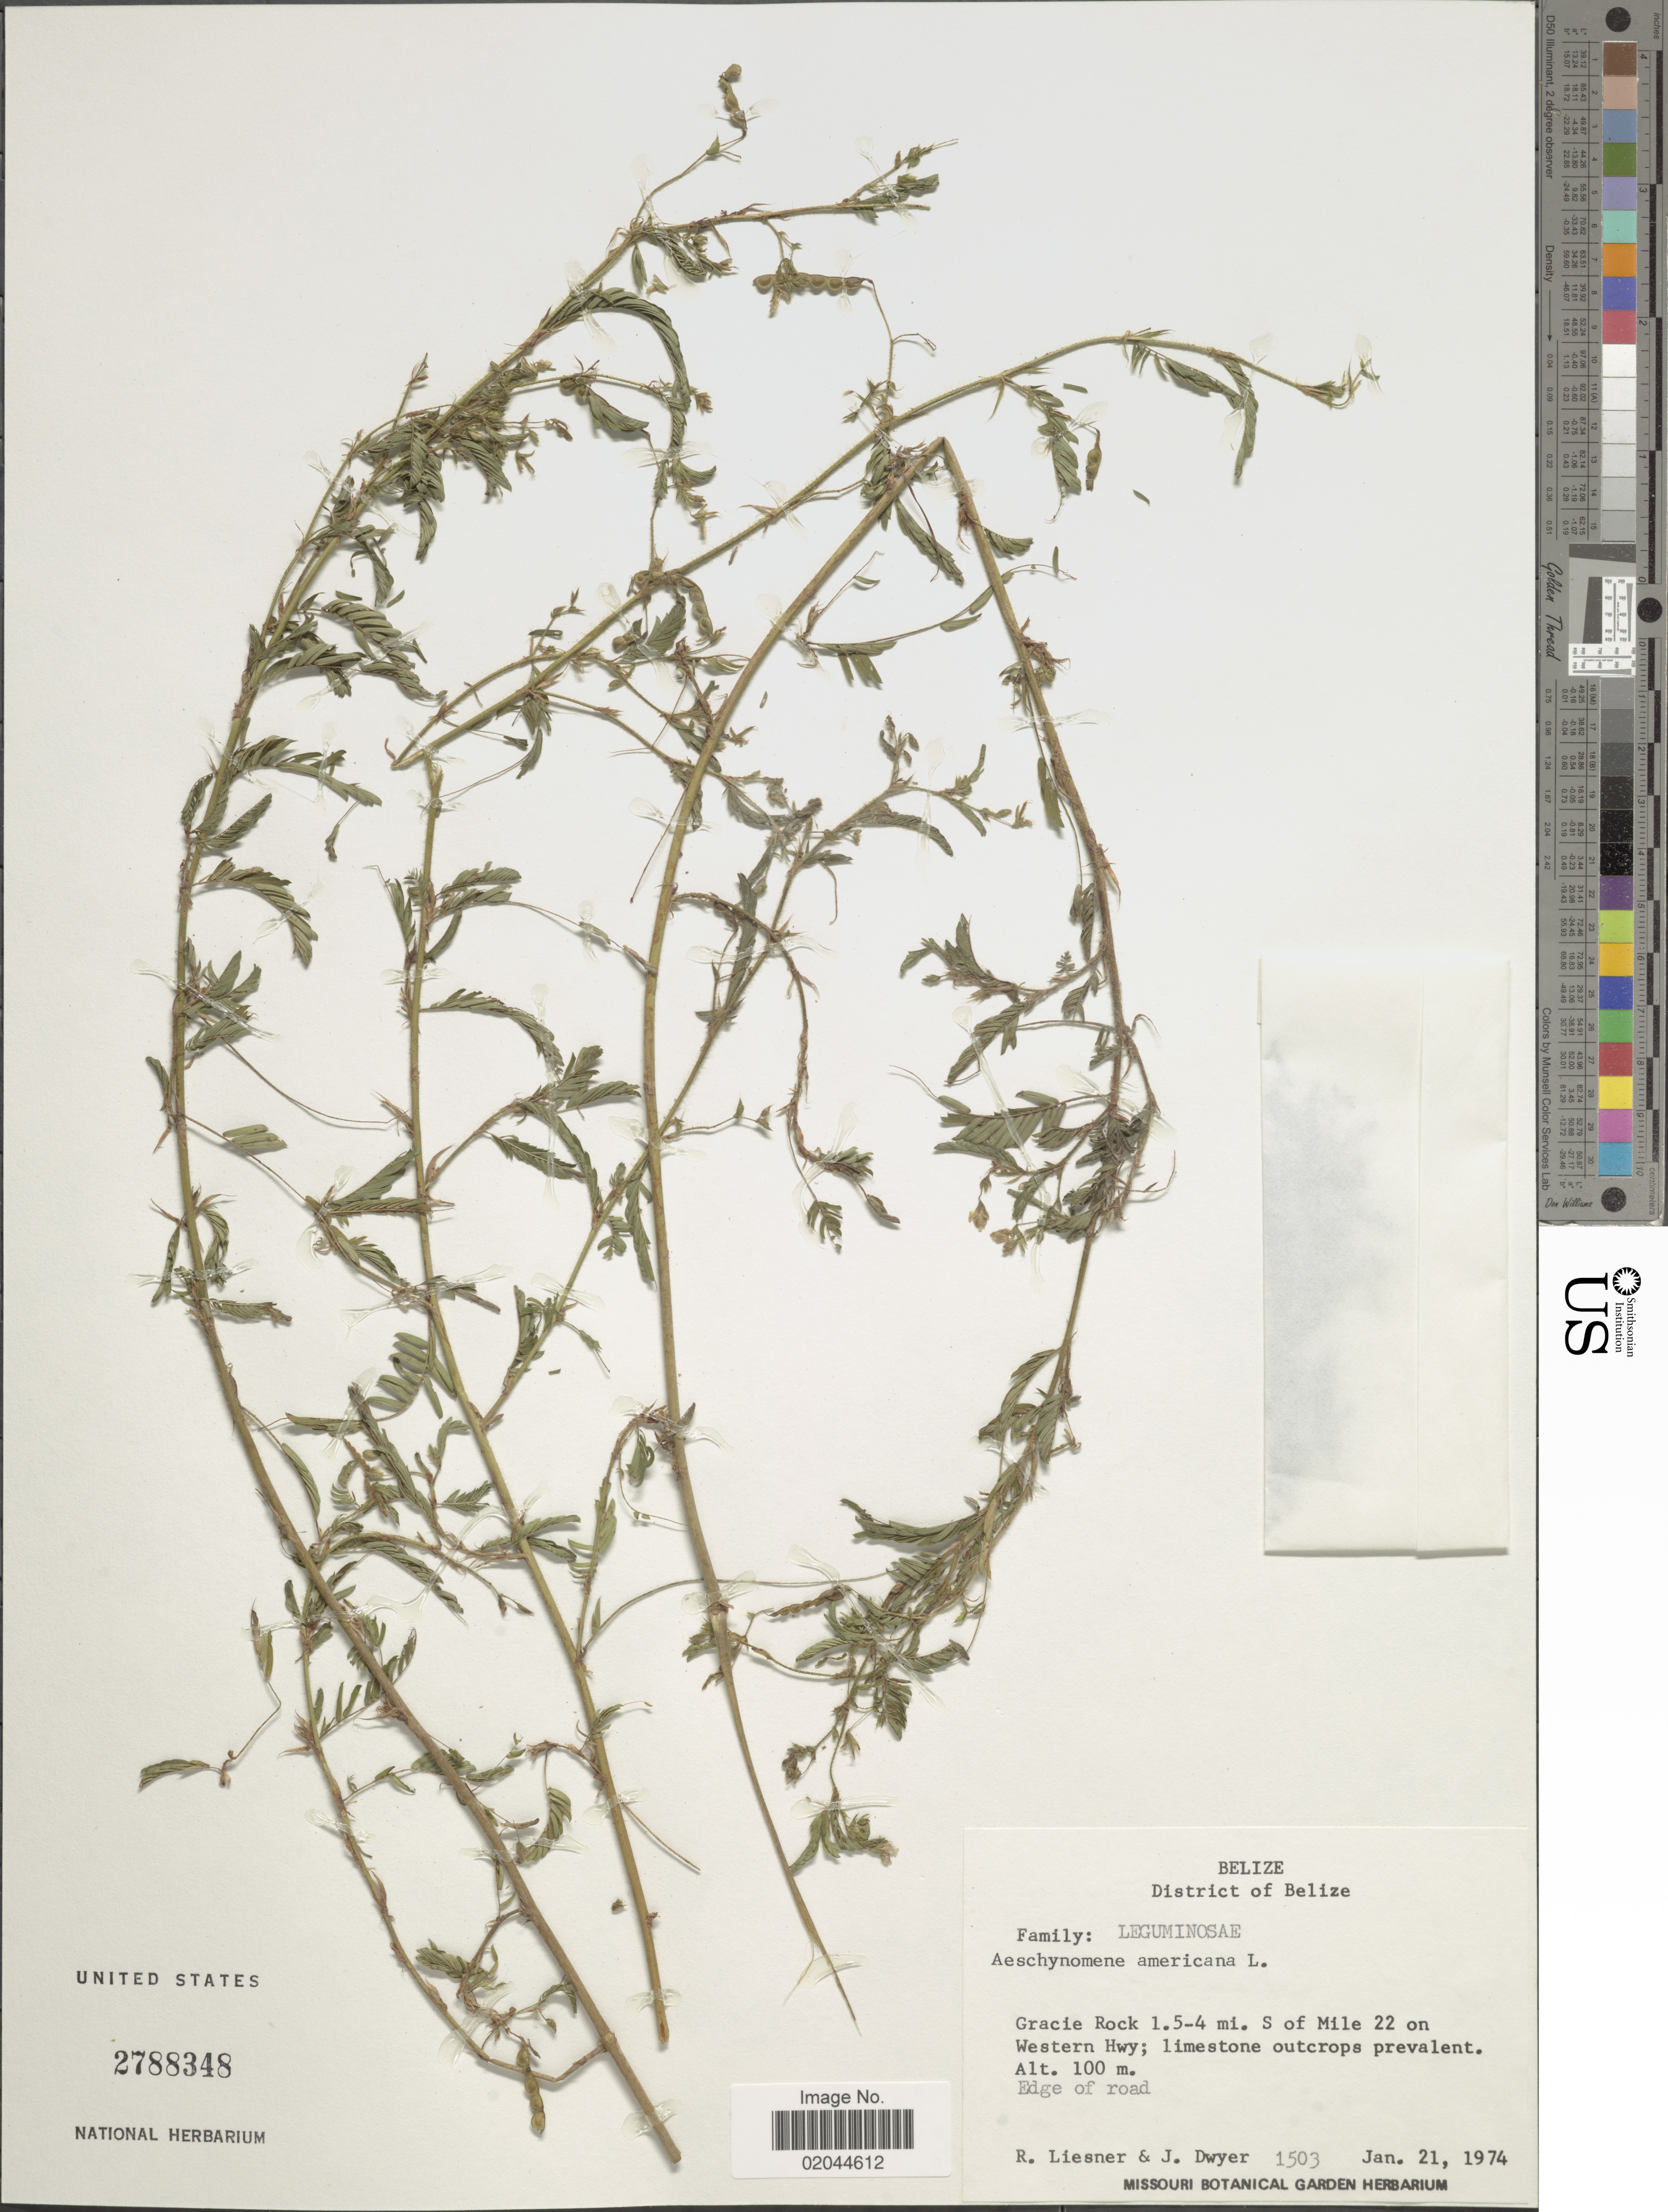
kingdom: Plantae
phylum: Tracheophyta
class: Magnoliopsida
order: Fabales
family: Fabaceae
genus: Aeschynomene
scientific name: Aeschynomene americana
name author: L.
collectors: R. L. Liesner & J. Dwyer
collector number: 1503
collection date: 1974-01-21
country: Belize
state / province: Belize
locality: Gracie Rock, 1.5-4 mi. S of Mile 22 on Western Hwy; limestone outcrops prevalent, edge of road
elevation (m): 100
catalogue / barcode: US 2788348